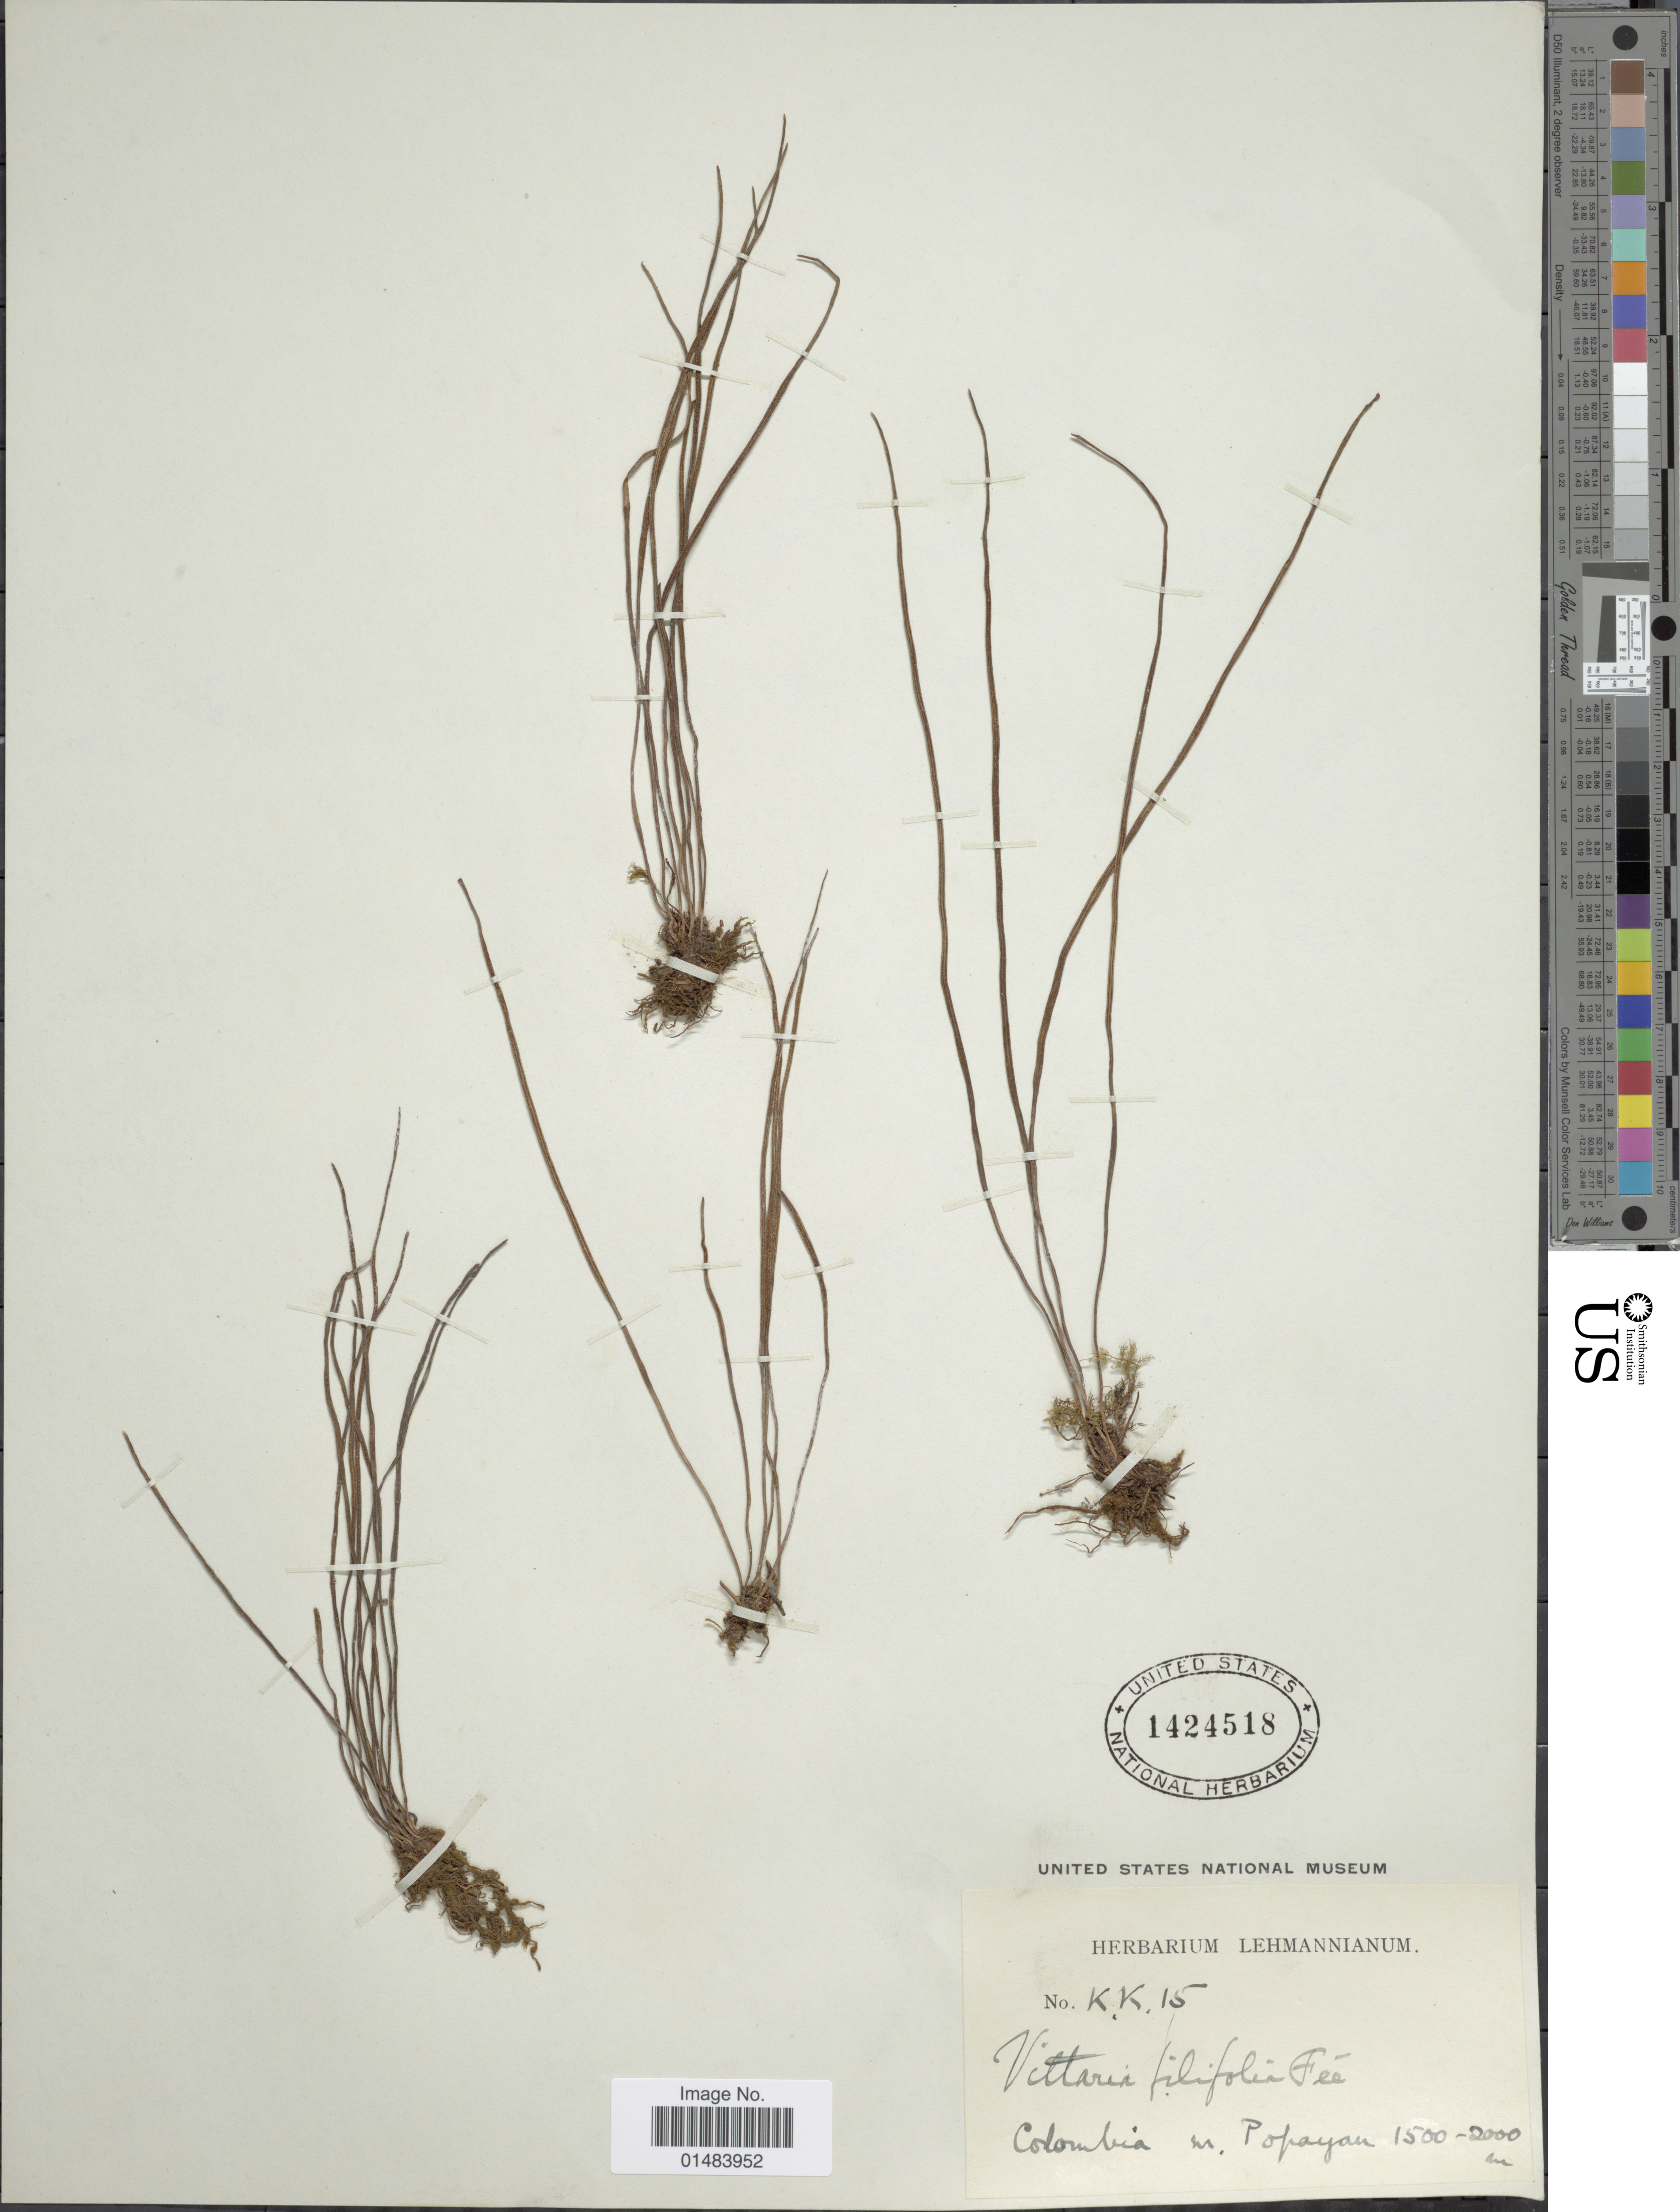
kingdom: Plantae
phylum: Tracheophyta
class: Polypodiopsida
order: Polypodiales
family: Pteridaceae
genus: Vittaria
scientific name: Vittaria graminifolia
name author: Kaulf.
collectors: ex herb. Lehmannianum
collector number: KK15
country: Colombia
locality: m. Popayan.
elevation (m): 1500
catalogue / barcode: US 1424518